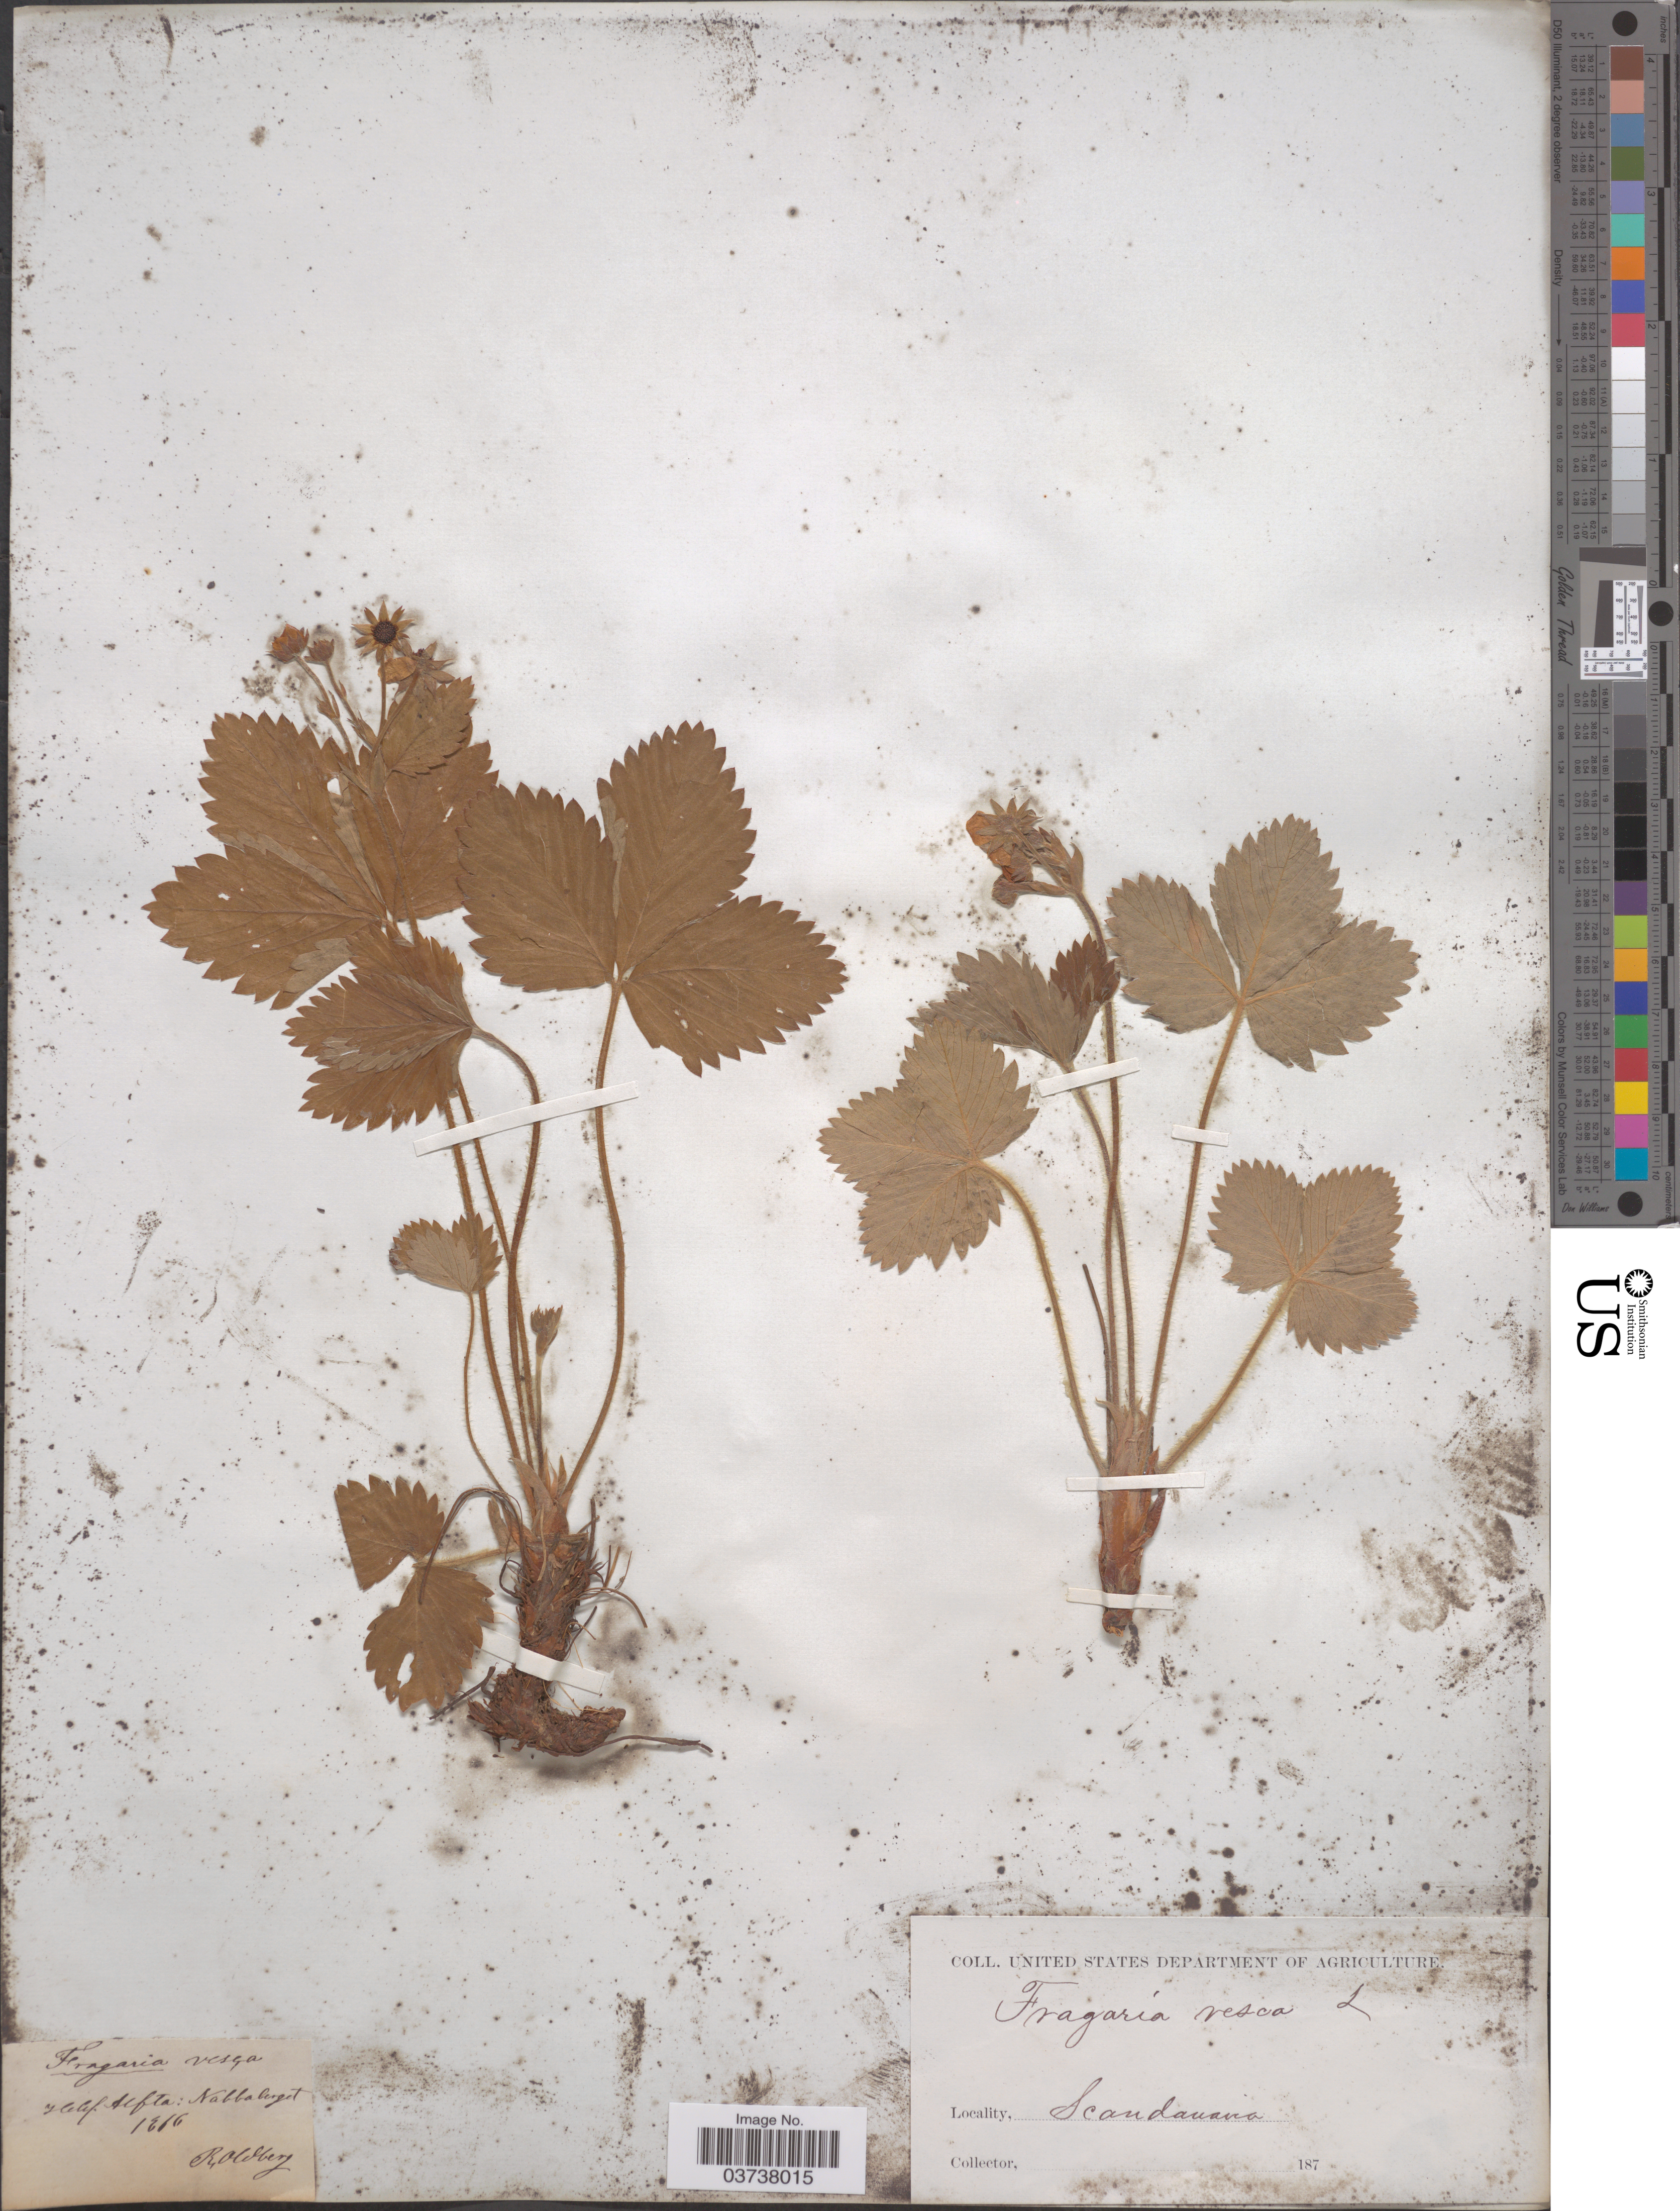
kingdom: Plantae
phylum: Tracheophyta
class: Magnoliopsida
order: Rosales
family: Rosaceae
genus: Fragaria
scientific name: Fragaria vesca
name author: L.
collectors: R. Oldberg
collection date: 1866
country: Sweden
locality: Helsl. Alfta: Nabbaberget. Scandinavia.